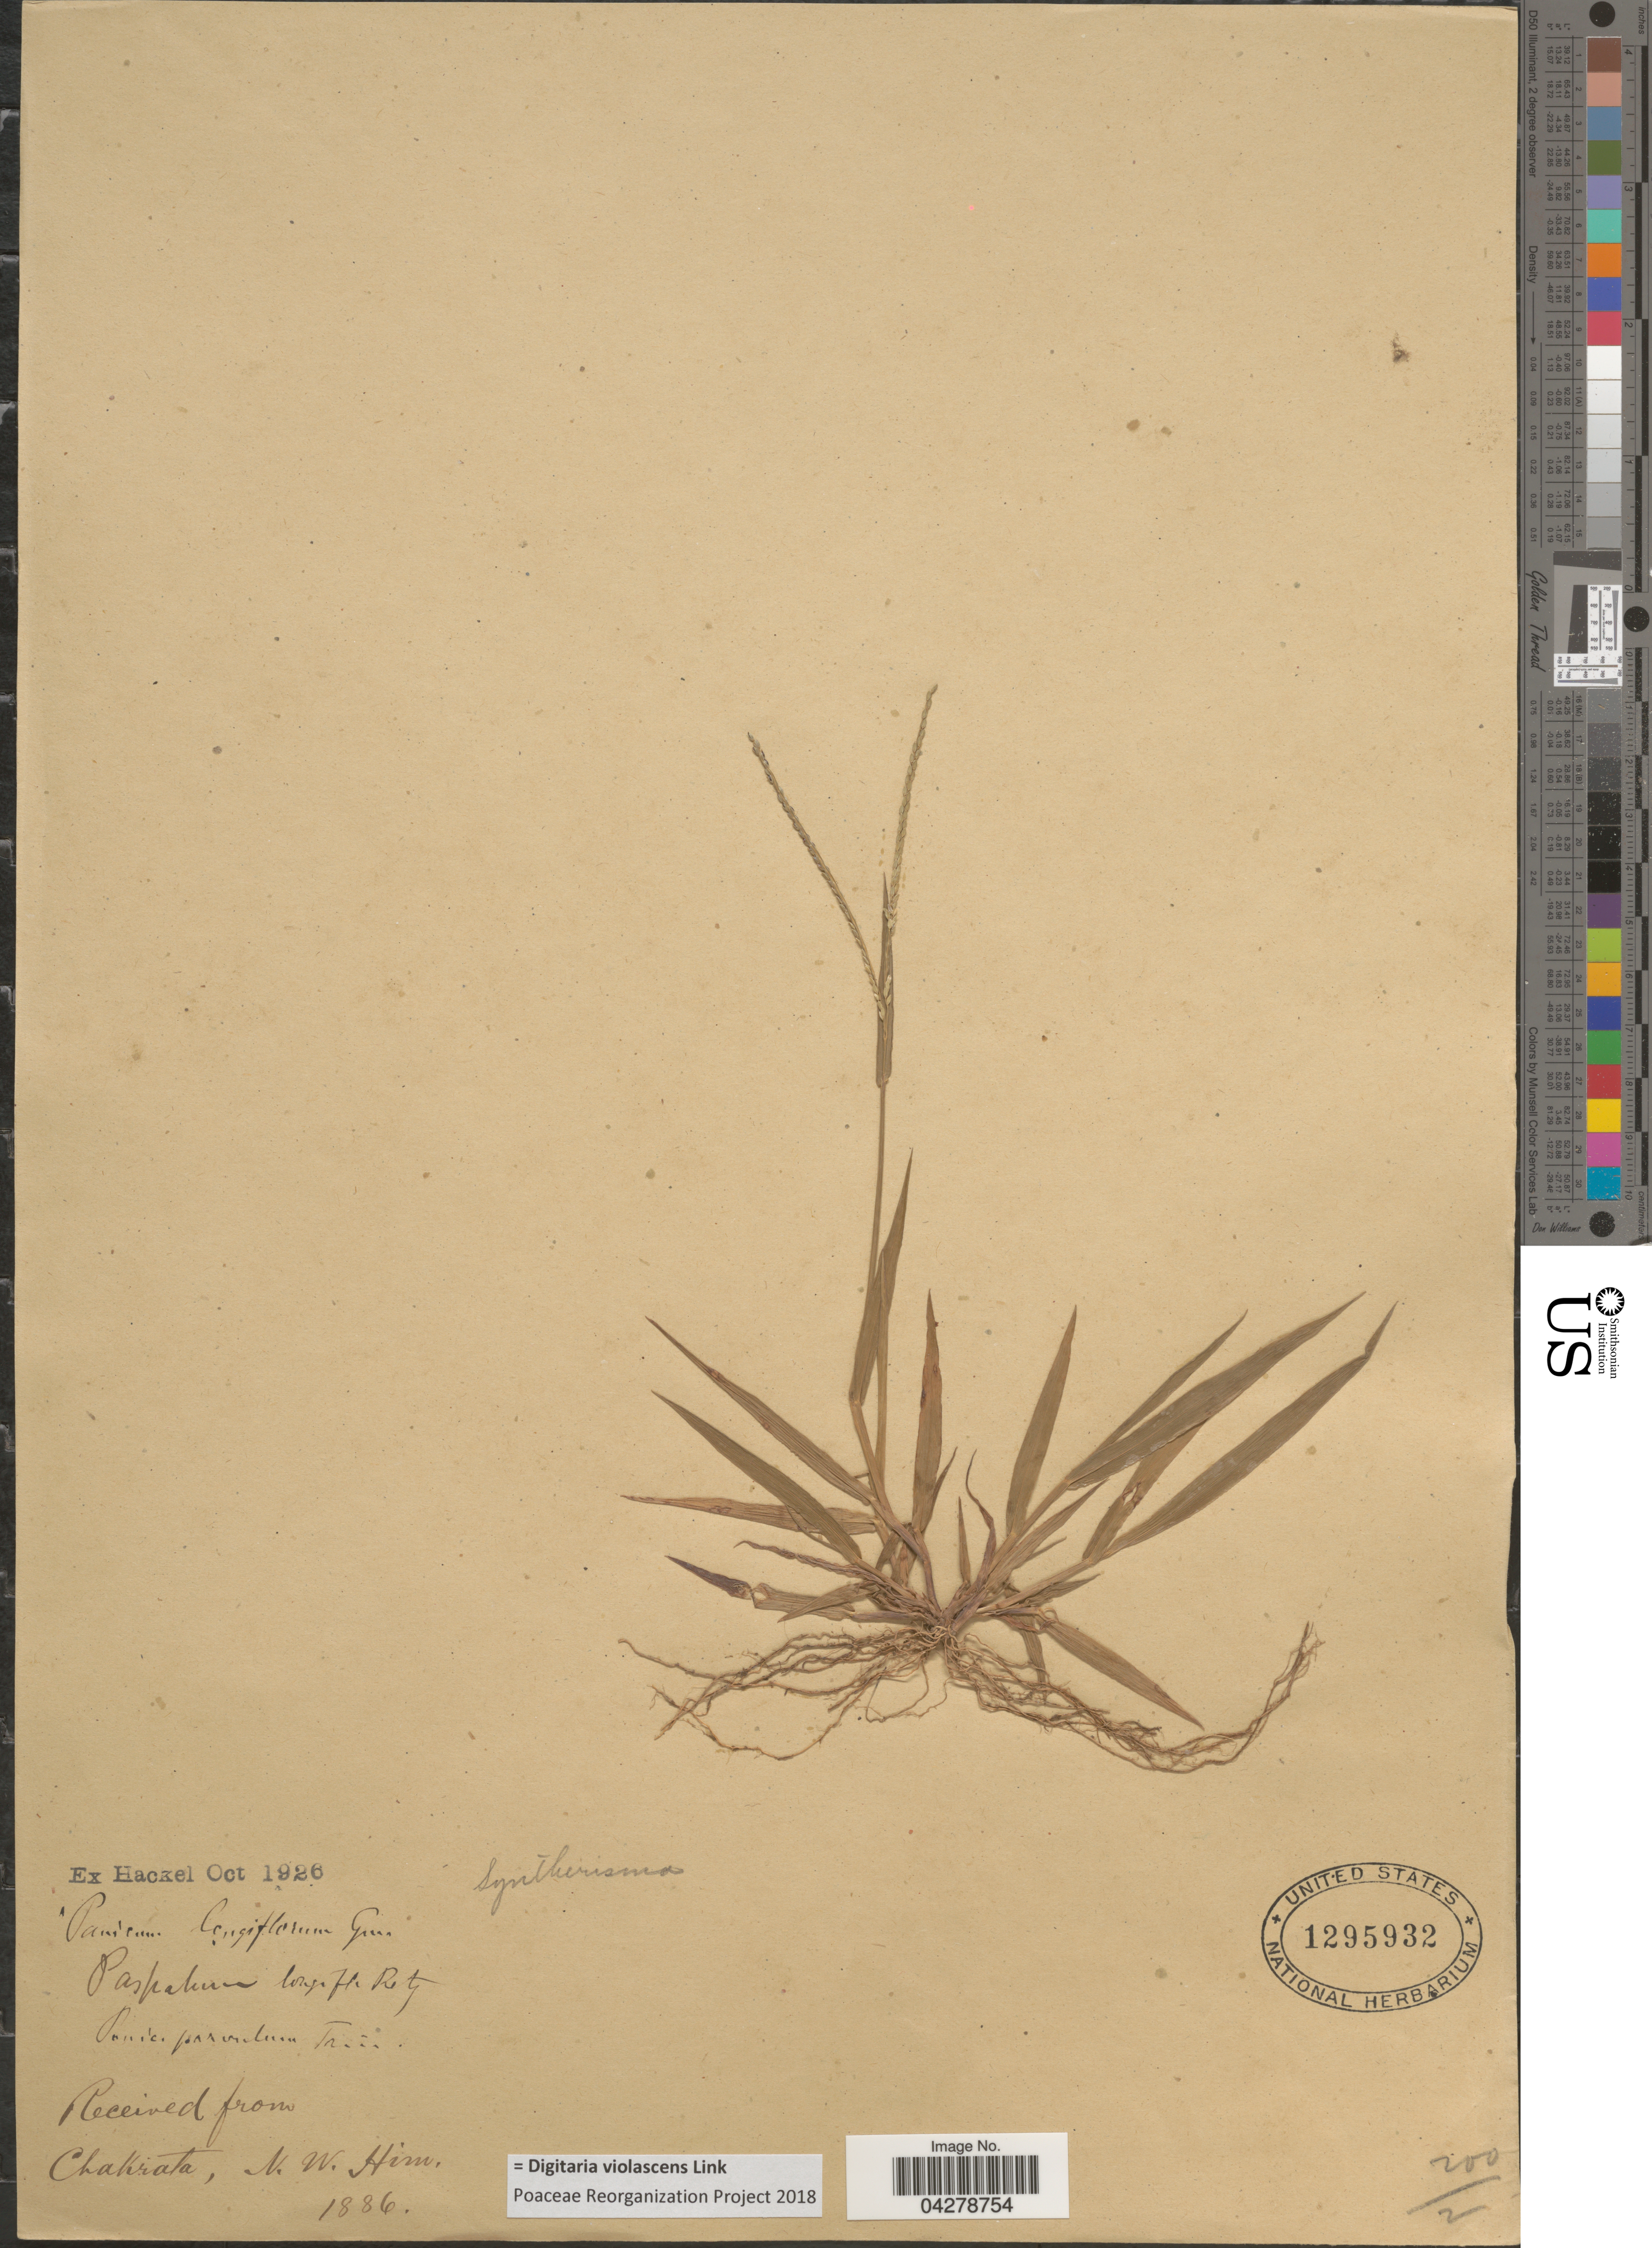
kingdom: Plantae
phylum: Tracheophyta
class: Liliopsida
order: Poales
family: Poaceae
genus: Digitaria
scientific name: Digitaria violascens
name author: Link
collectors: -. Hackel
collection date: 1926-10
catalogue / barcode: US 1295932